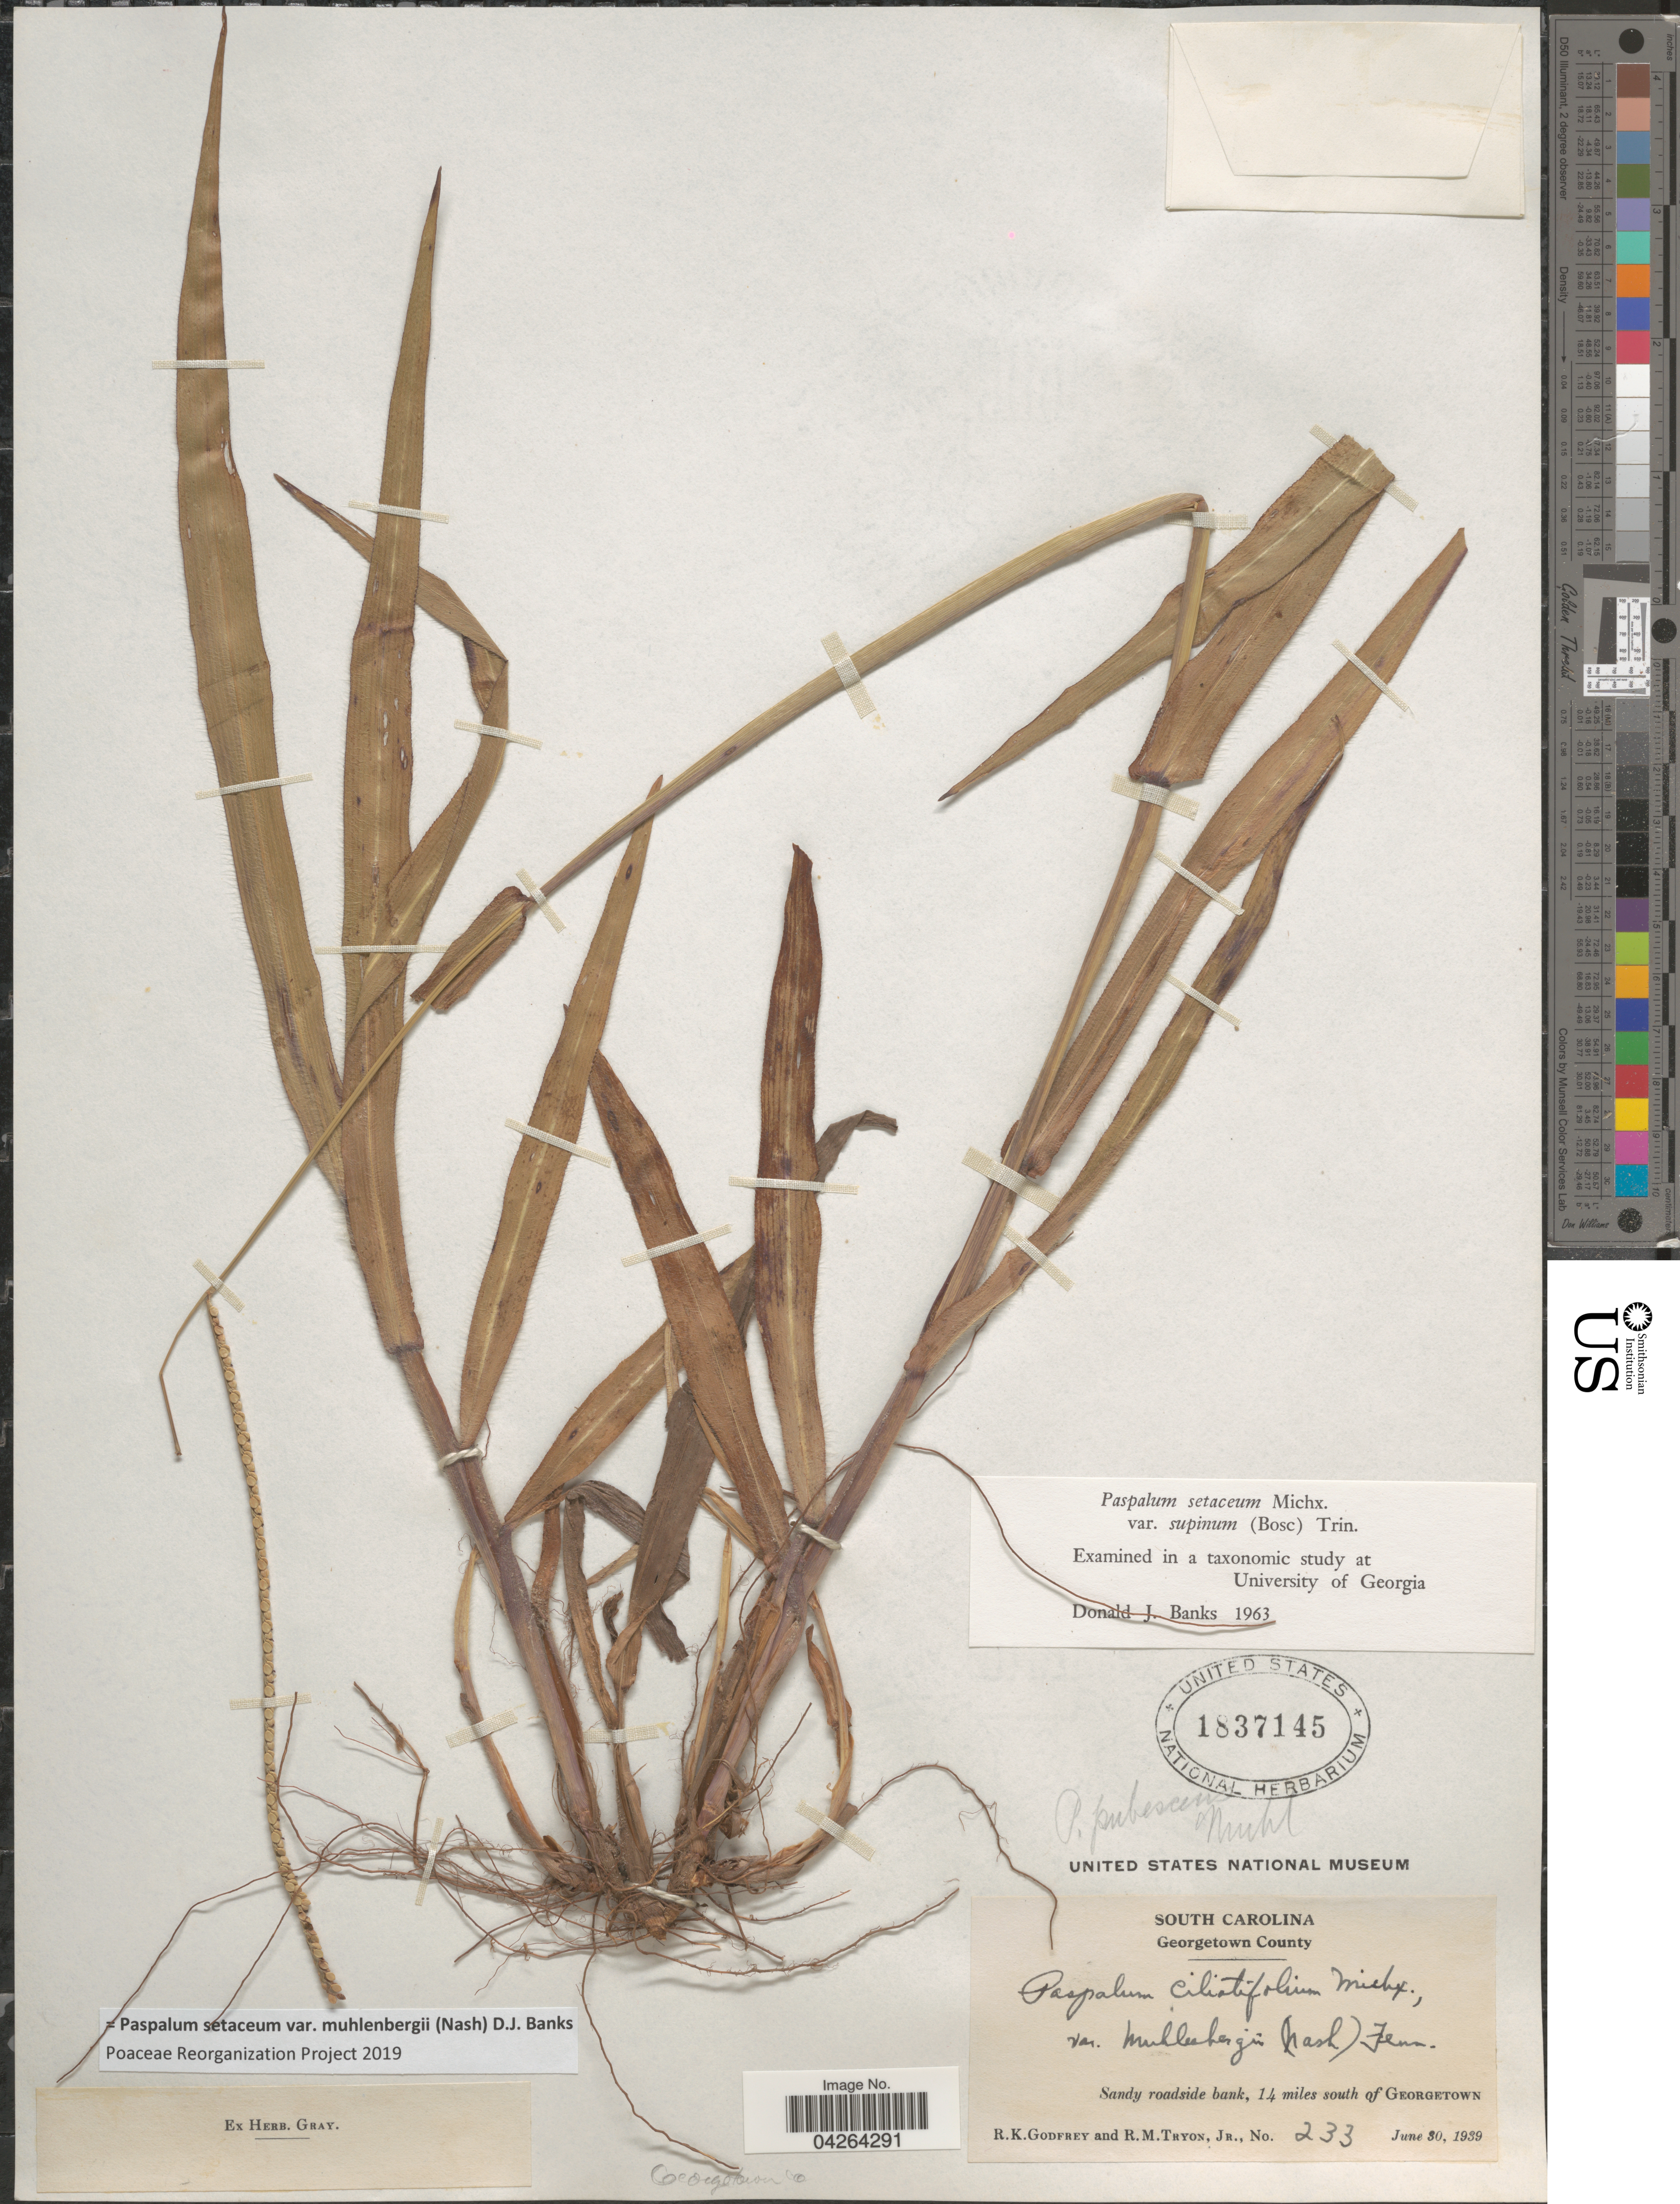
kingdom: Plantae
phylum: Tracheophyta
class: Liliopsida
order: Poales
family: Poaceae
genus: Paspalum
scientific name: Paspalum setaceum var. muhlenbergii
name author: (Nash) D.J. Banks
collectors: R. K. Godfrey & R. Tryon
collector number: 233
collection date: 1939-06-30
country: United States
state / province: South Carolina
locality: Georgetown County. Sandy roadside bank, 14 miles south of Georgetown.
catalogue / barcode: US 1837145